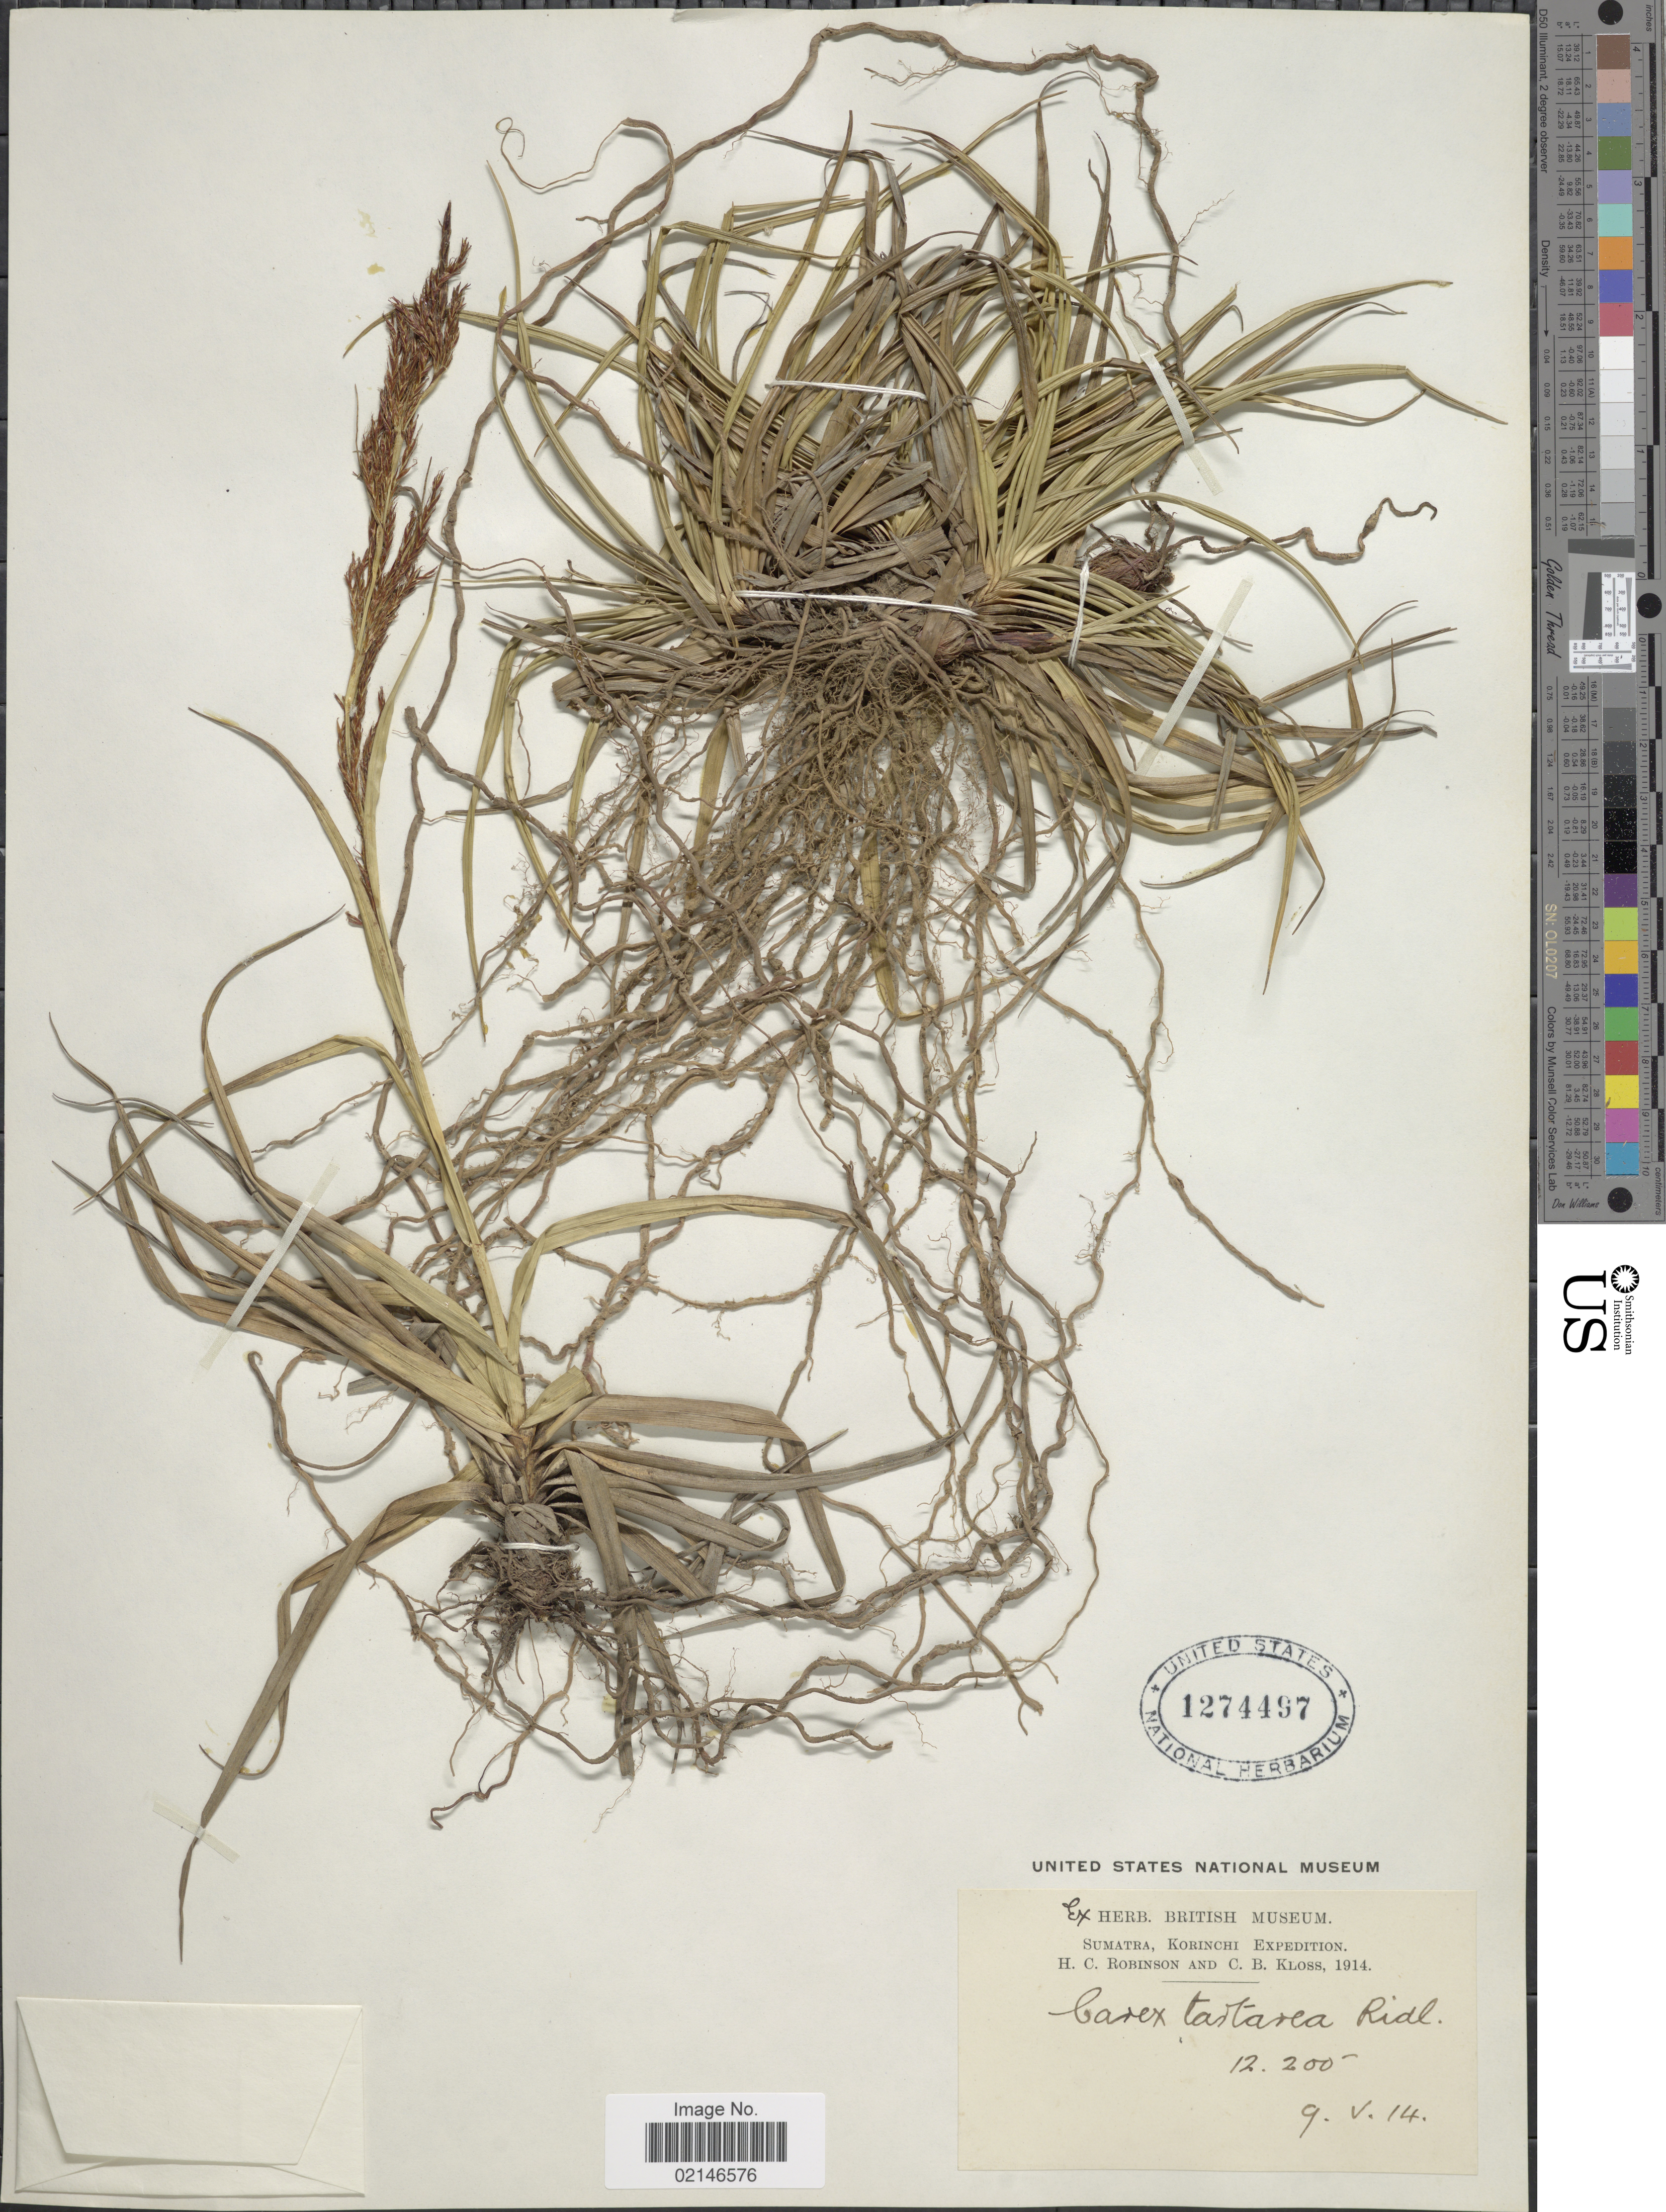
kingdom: Plantae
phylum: Tracheophyta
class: Liliopsida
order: Poales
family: Cyperaceae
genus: Carex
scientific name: Carex verticillata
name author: Zoll. & Moritzi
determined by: Nelmes, E.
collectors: H. C. Robinson & C. Kloss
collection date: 1914-05-09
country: Indonesia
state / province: Sumatra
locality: Korinchi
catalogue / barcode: US 1274497